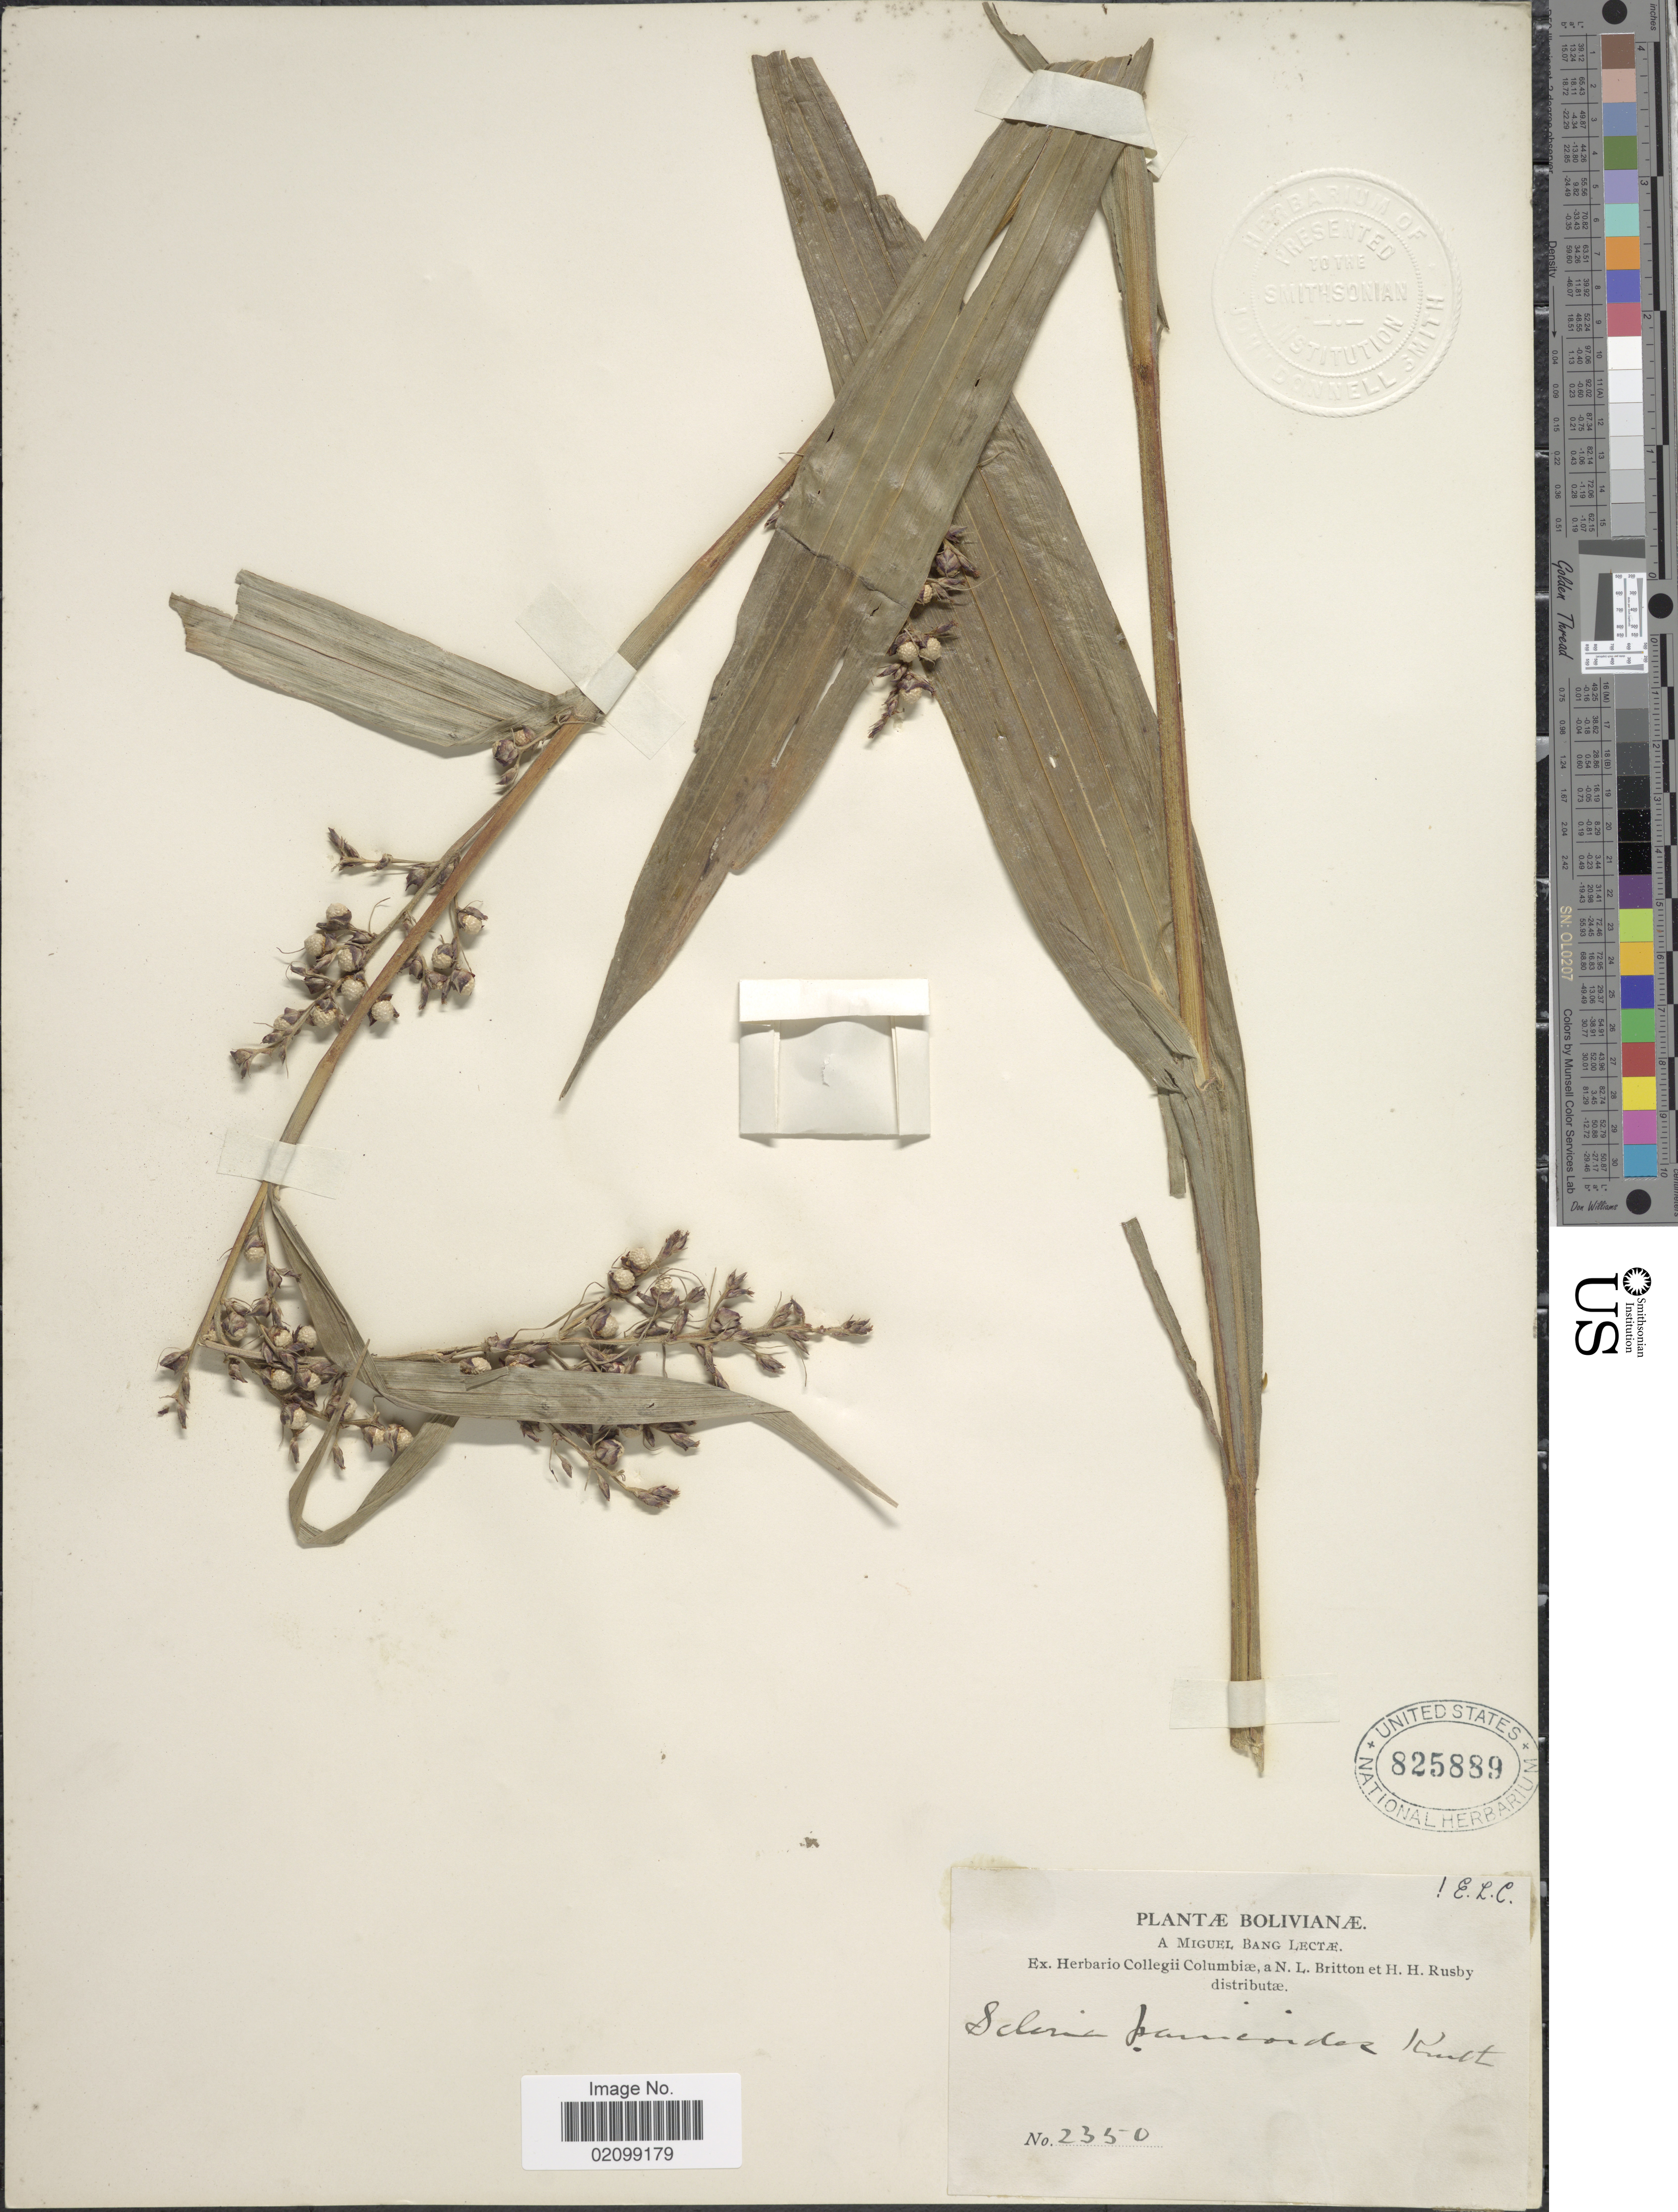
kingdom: Plantae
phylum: Tracheophyta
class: Liliopsida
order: Poales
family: Cyperaceae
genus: Scleria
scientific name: Scleria panicoides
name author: Kunth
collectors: M. Bang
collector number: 2350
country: Bolivia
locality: Bolivianae.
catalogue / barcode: US 825889